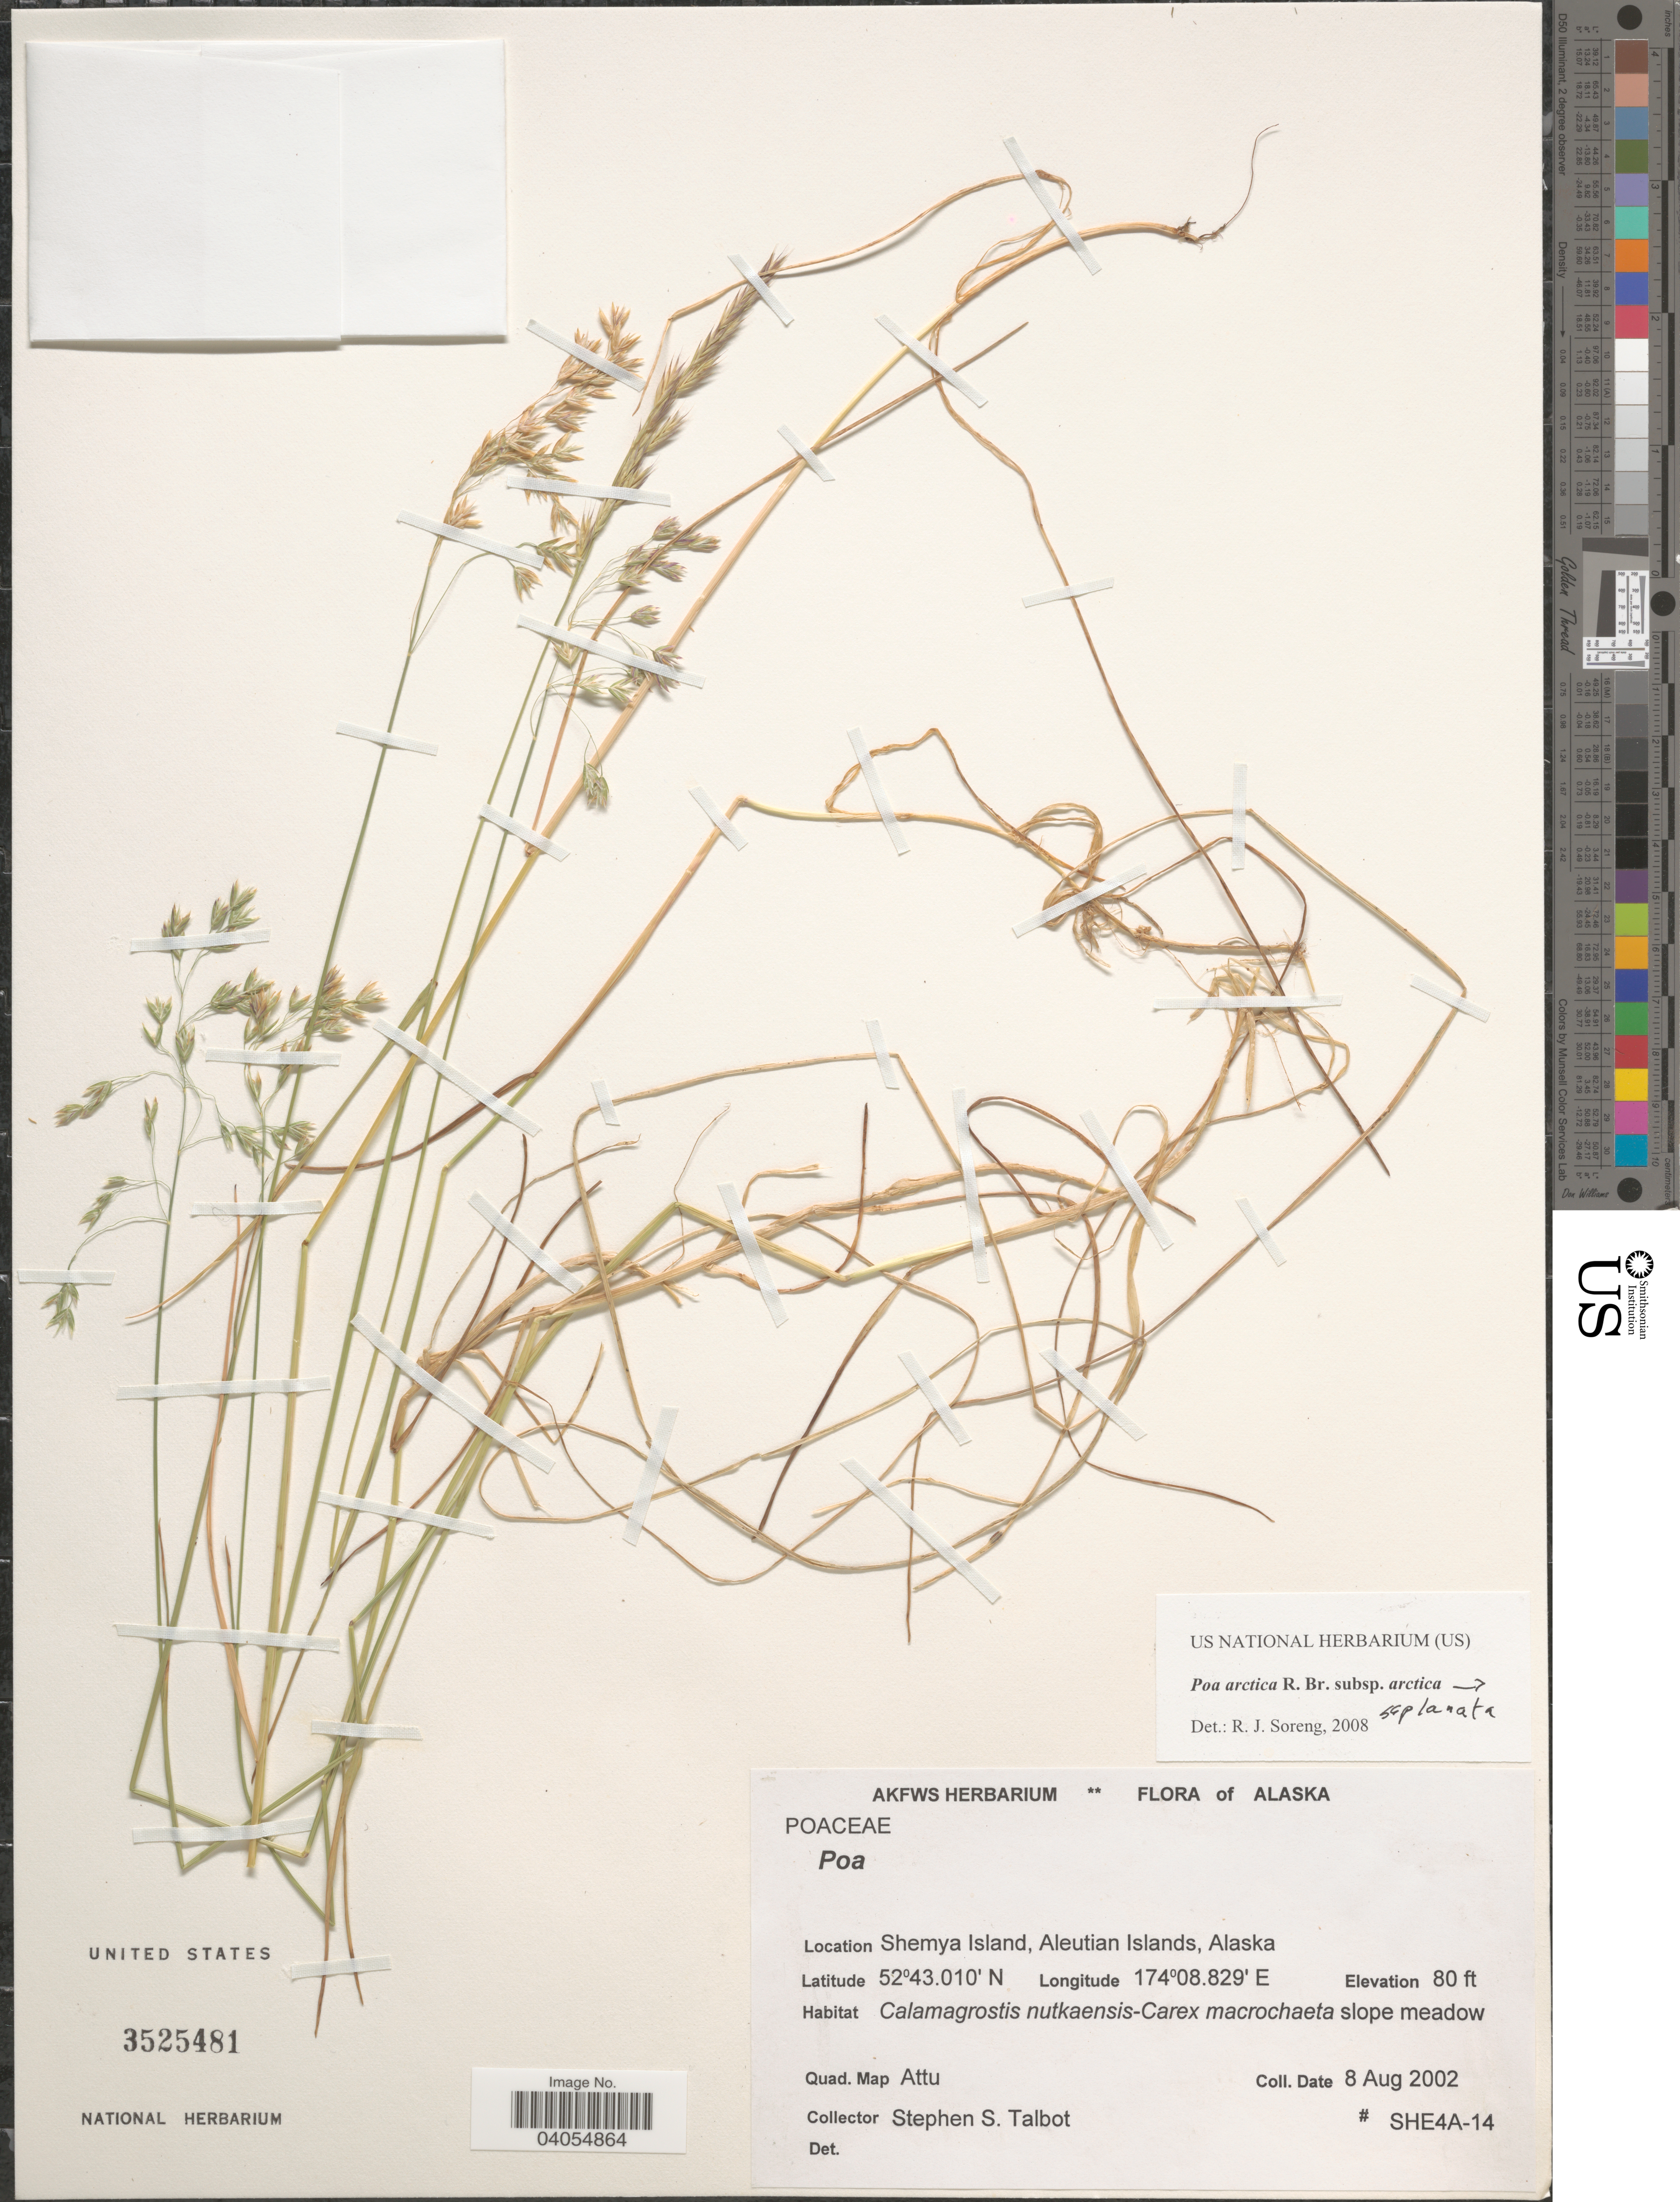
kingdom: Plantae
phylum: Tracheophyta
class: Liliopsida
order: Poales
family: Poaceae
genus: Poa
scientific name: Poa arctica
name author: R. Br.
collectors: S. S. Talbot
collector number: SHE4A-14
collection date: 2002-08-08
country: United States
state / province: Alaska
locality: Shemya Island, Aleutian Islands. Quad. Map Attu.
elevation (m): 24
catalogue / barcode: US 3525481